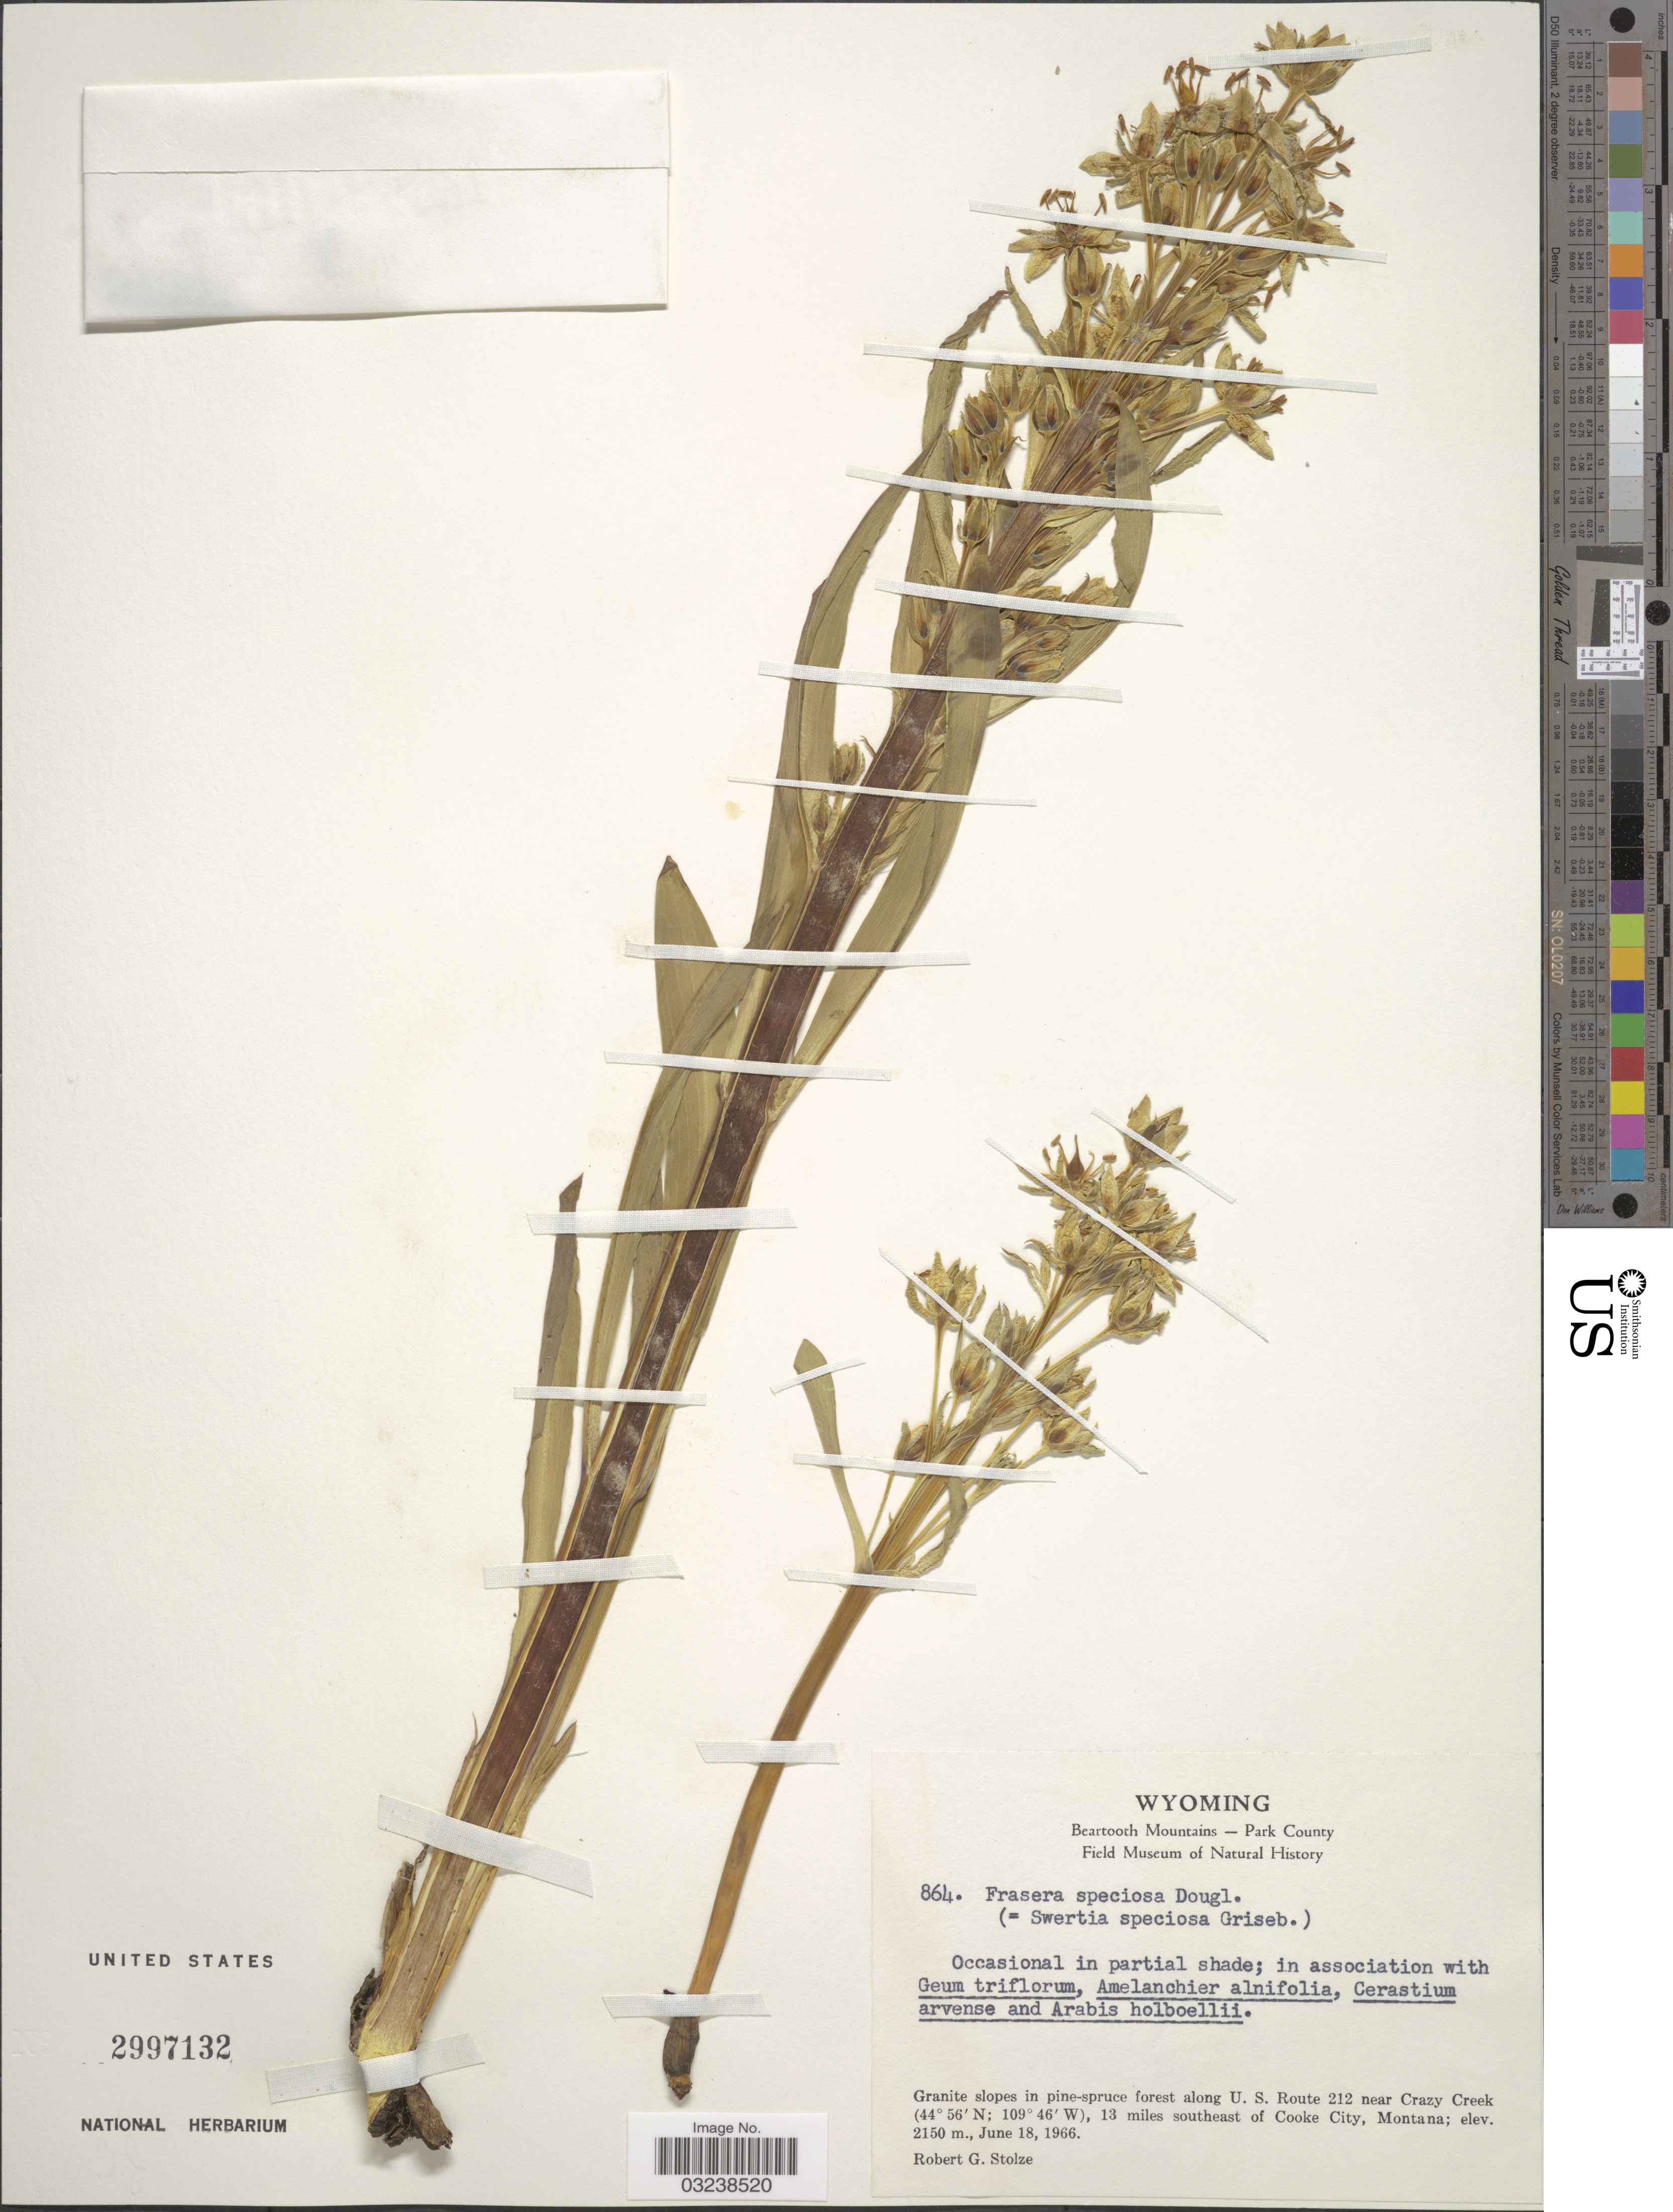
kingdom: Plantae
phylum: Tracheophyta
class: Magnoliopsida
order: Gentianales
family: Gentianaceae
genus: Swertia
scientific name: Swertia radiata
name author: (Kellogg) Kuntze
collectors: R. G. Stolze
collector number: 864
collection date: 1966-06-18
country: United States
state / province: Montana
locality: Granite slopes in pine-spruce forest along U.S. Route 212 near Crazy Creek, 13 miles southeast of Cooke City. Beartooth Mountains - Park County.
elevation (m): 2150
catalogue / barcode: US 2997132